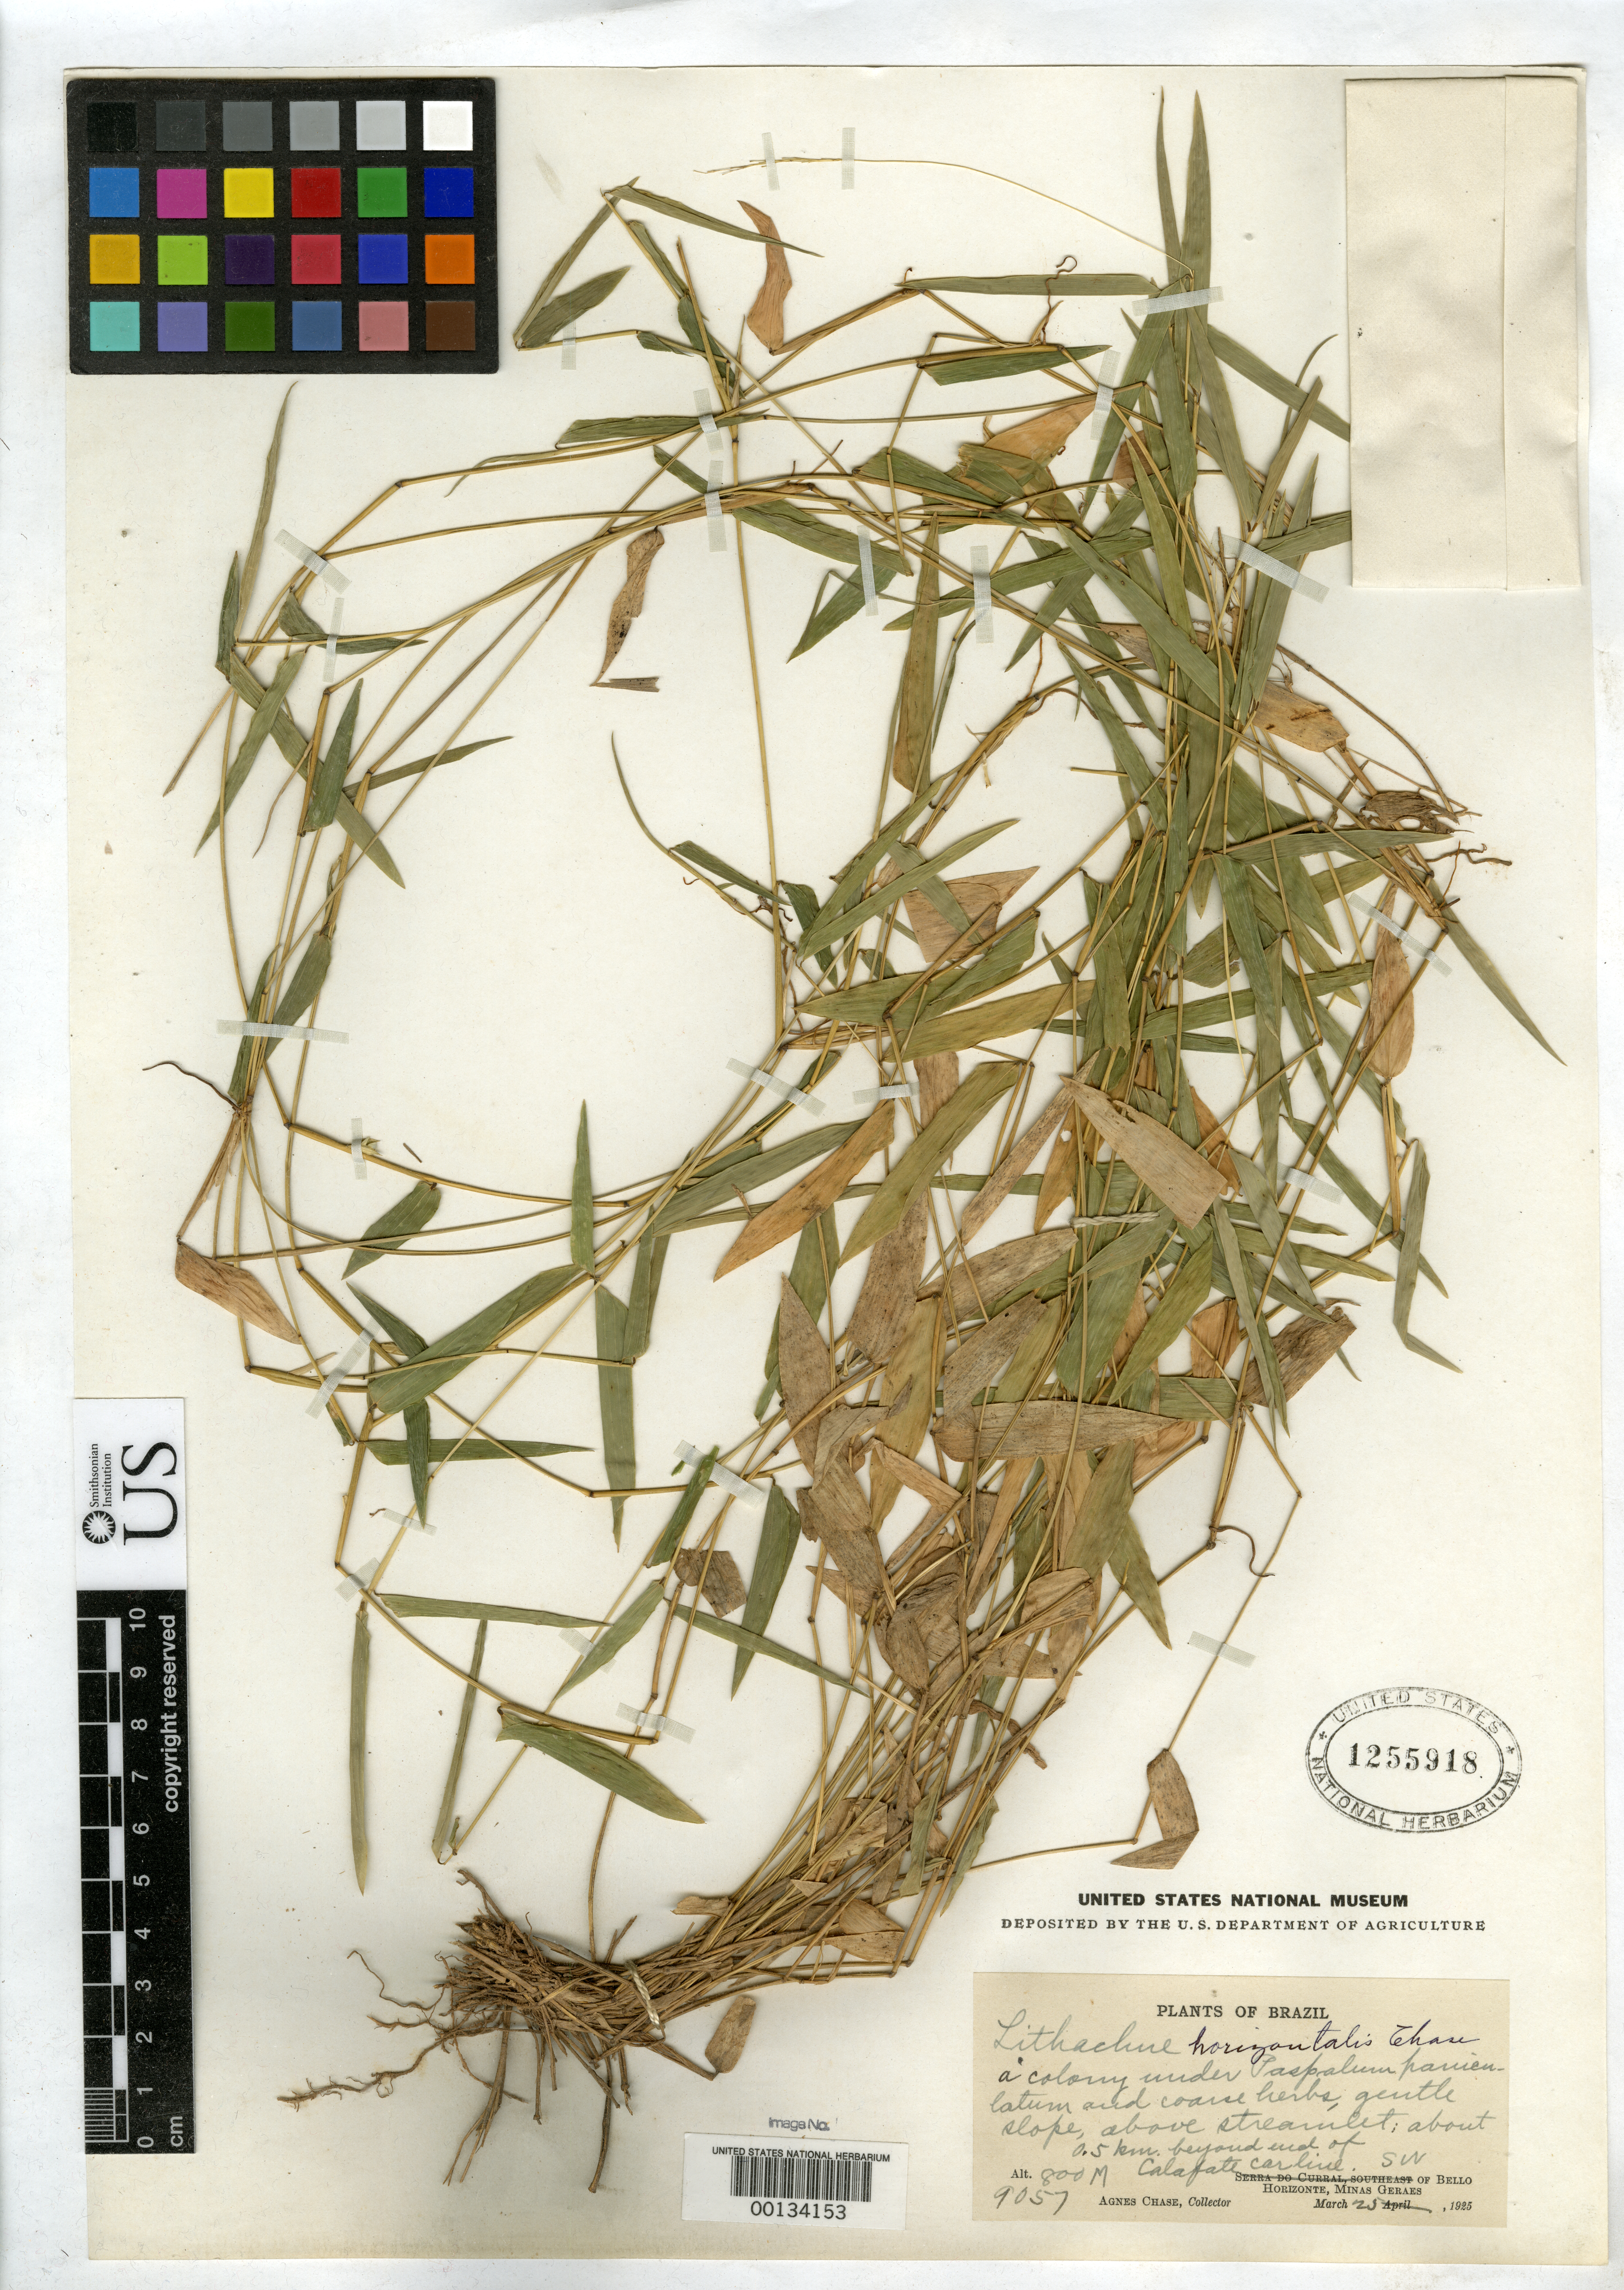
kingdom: Plantae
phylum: Tracheophyta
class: Liliopsida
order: Poales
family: Poaceae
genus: Lithachne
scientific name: Lithachne horizontalis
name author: Chase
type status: Isotype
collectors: A. Chase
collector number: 9057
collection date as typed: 25 Mar 1925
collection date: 1925-03-25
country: Brazil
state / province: Minas Gerais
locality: Near Bello Horizonte.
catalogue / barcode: US 1255918